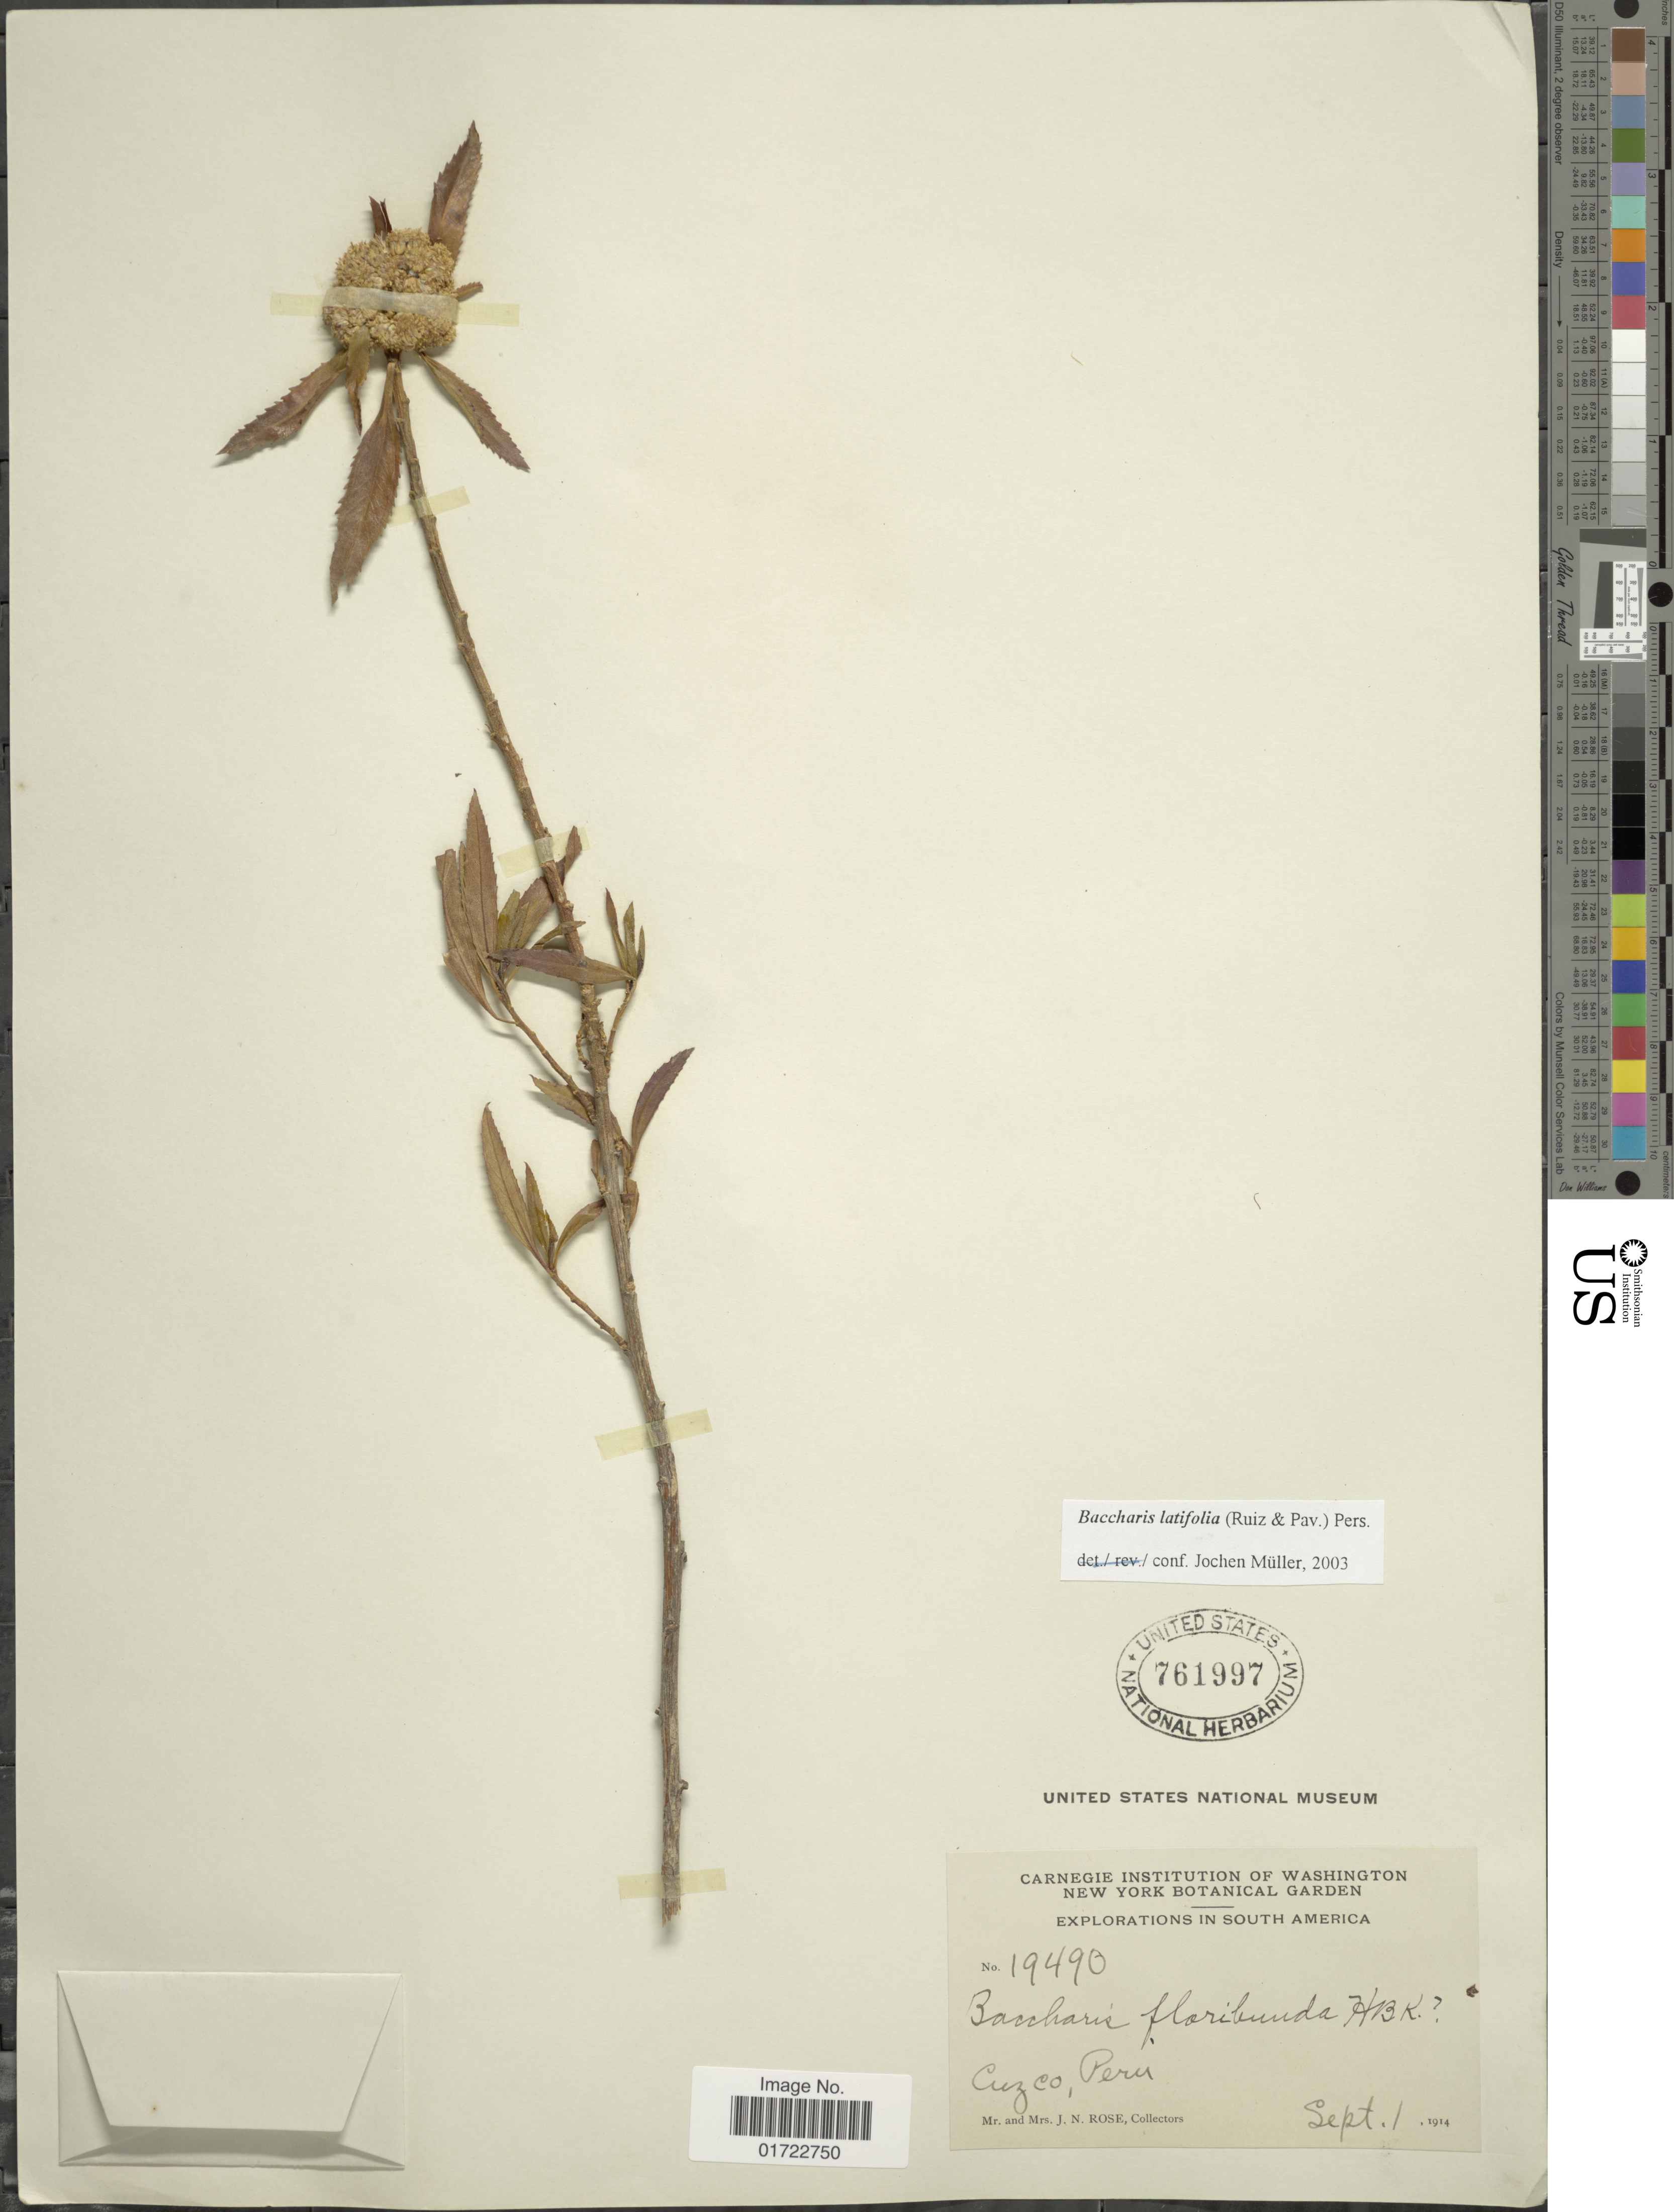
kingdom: Plantae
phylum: Tracheophyta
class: Magnoliopsida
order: Asterales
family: Asteraceae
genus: Baccharis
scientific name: Baccharis latifolia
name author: (Ruiz & Pav.) Pers.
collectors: J. N. Rose & L. B. Rose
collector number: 19490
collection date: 1914-09-01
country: Peru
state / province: Cusco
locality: South America, Cuzco.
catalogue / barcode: US 761997